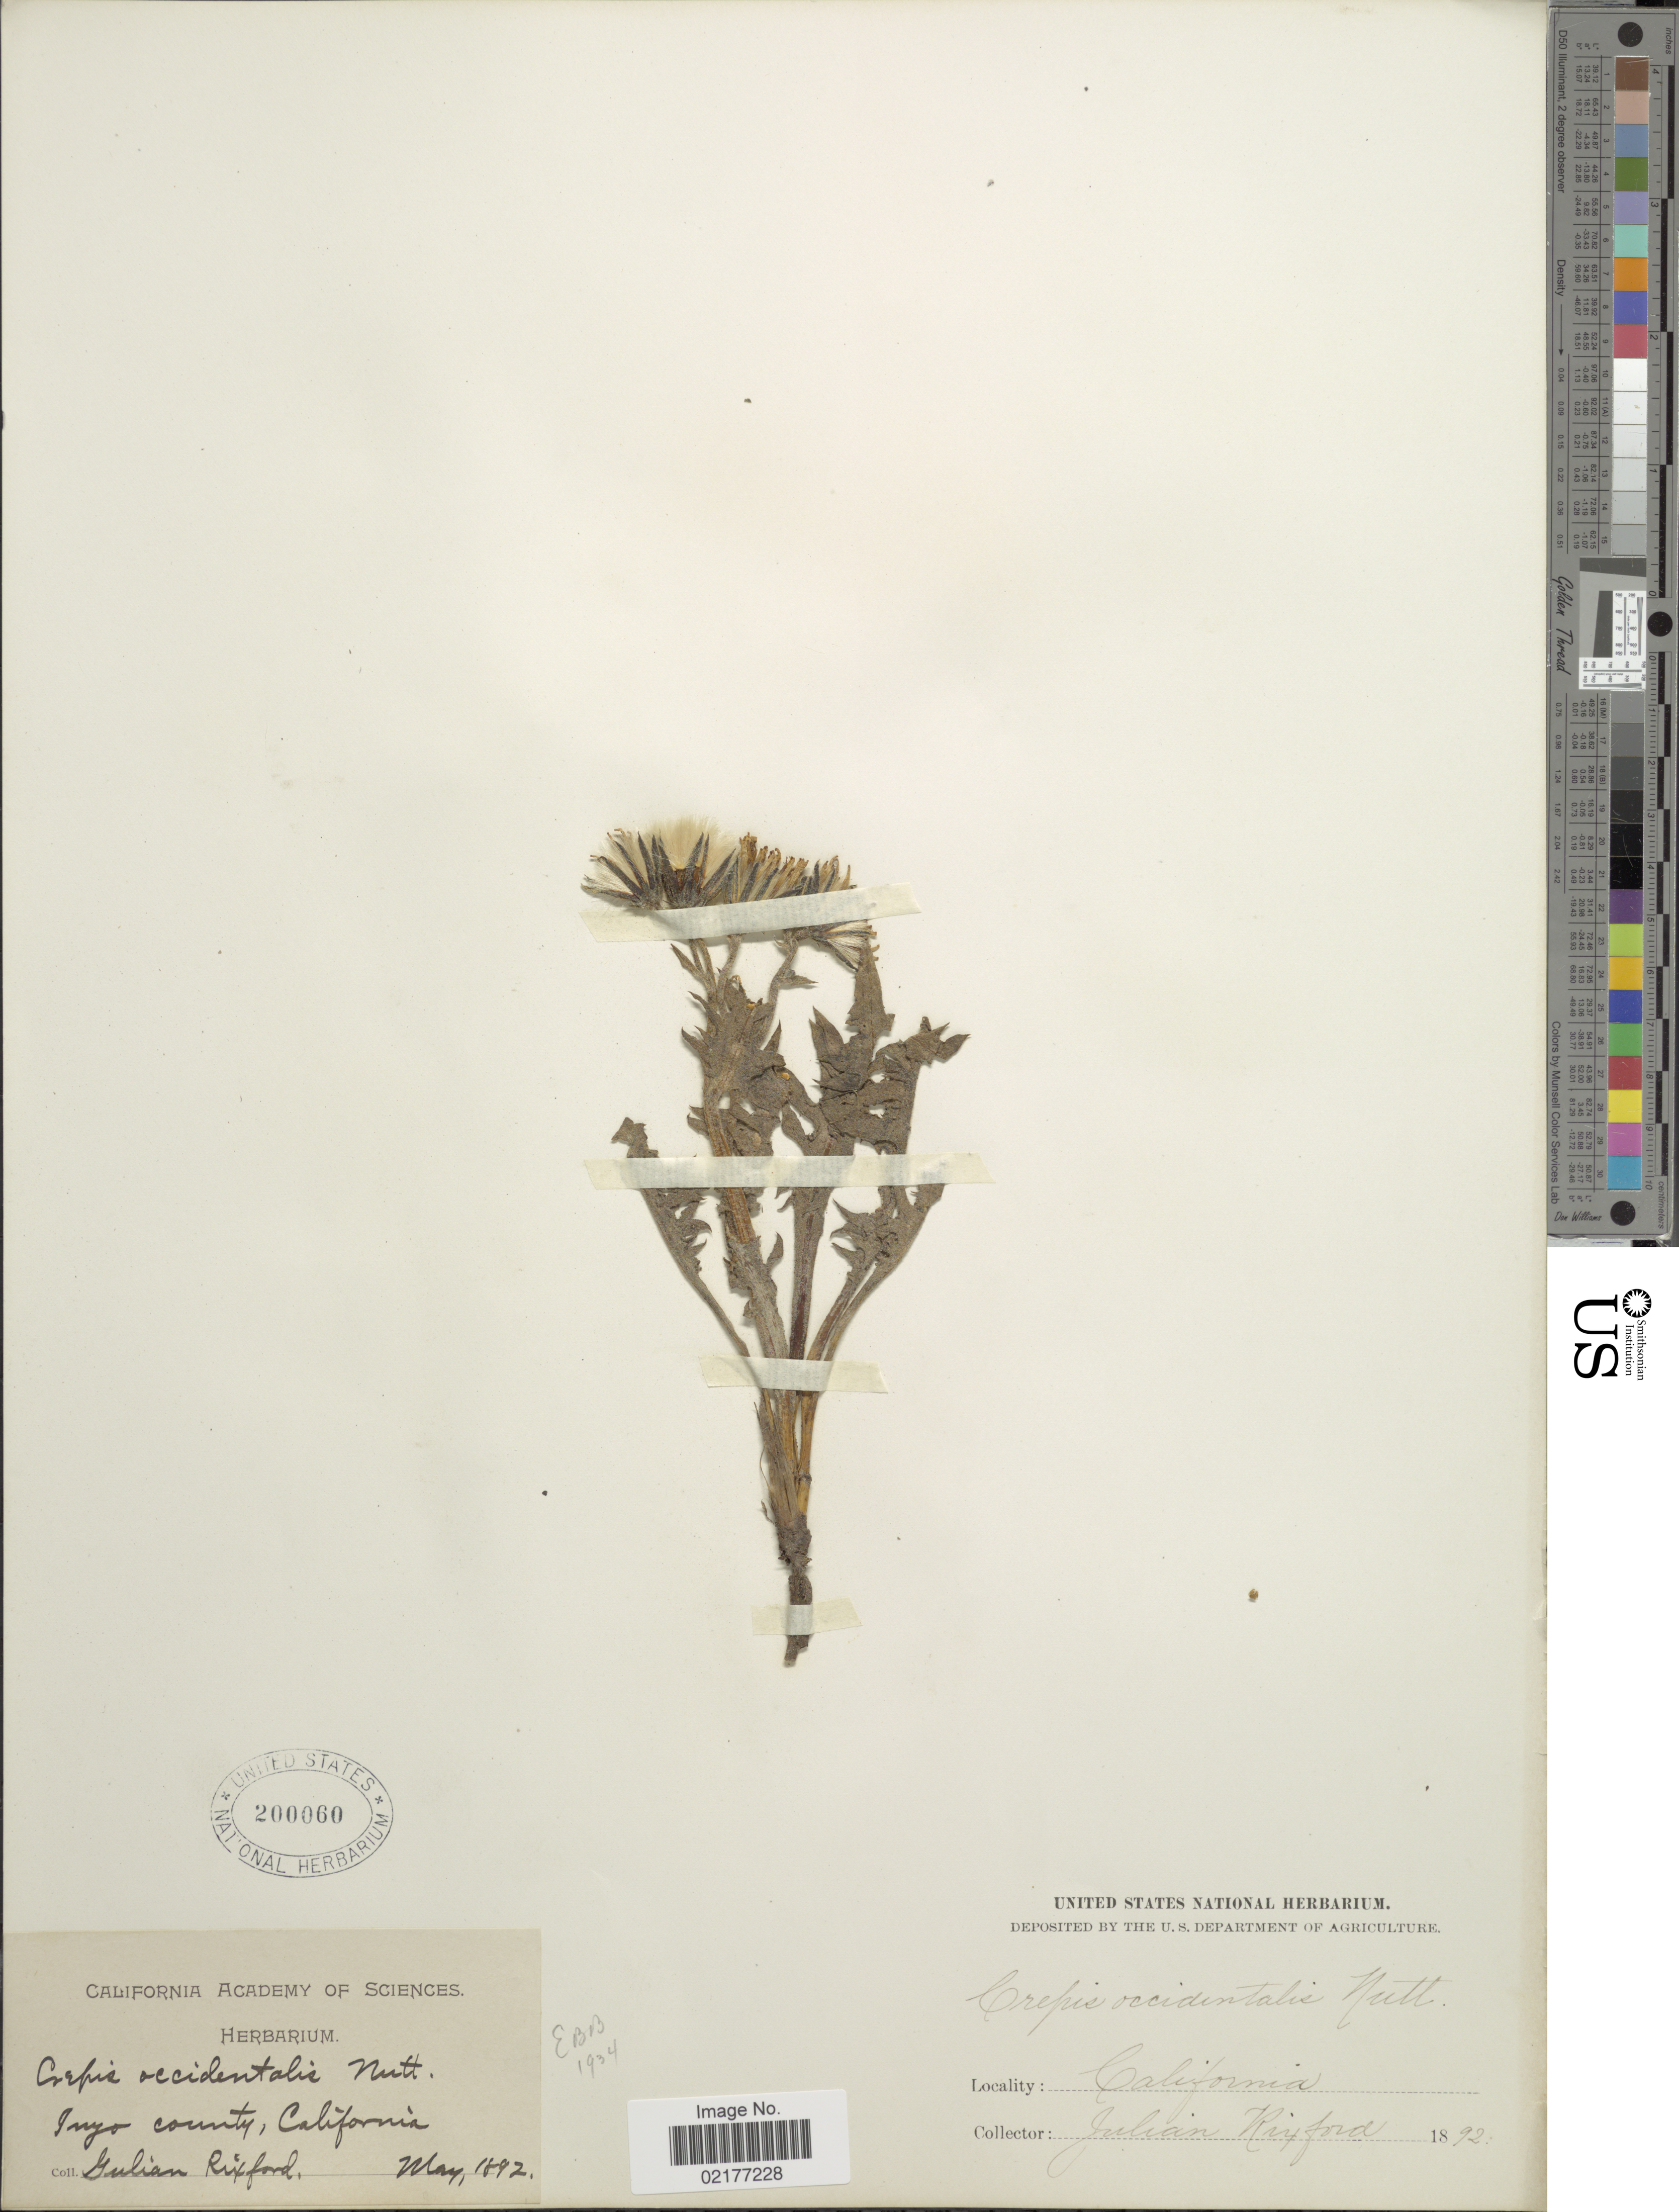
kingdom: Plantae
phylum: Tracheophyta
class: Magnoliopsida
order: Asterales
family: Asteraceae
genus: Crepis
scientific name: Crepis occidentalis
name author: Nutt.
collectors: G. Rixford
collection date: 1892-05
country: United States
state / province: California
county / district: Inyo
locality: Inyo County, California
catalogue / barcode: US 200060